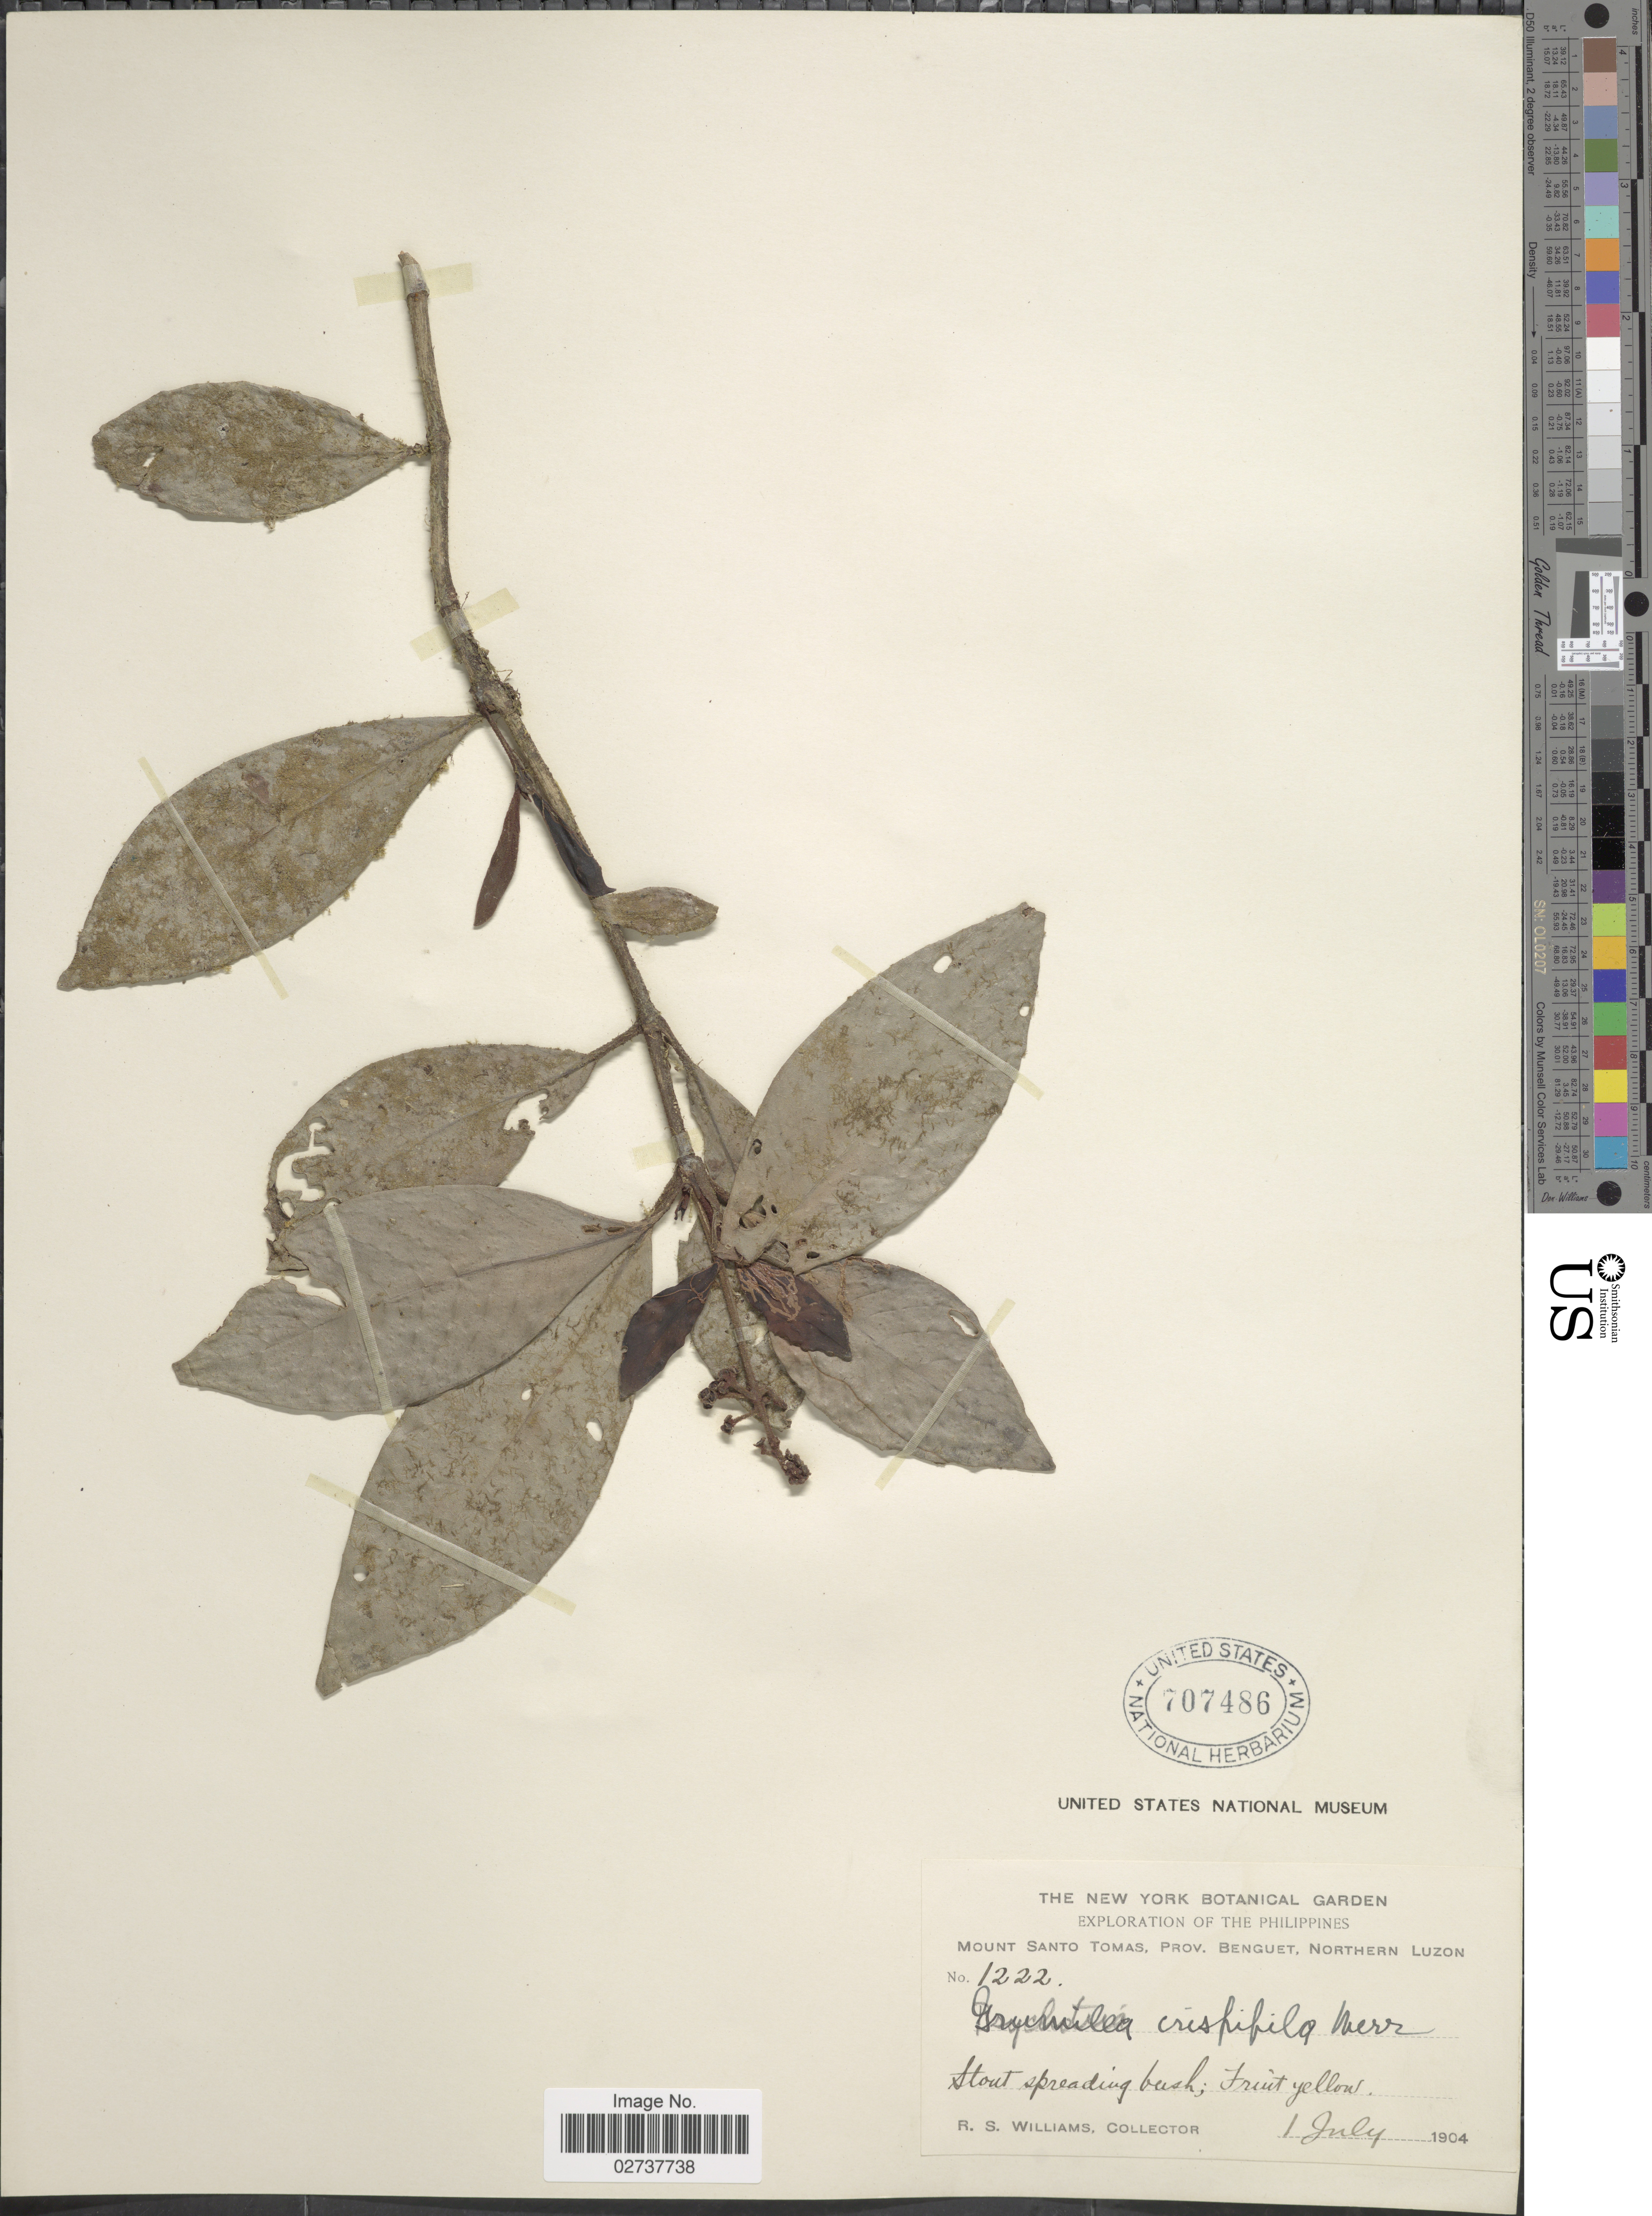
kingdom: Plantae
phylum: Tracheophyta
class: Magnoliopsida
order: Gentianales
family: Rubiaceae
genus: Psychotria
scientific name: Psychotria crispipila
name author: Merr.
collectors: R. S. Williams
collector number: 1222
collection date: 1904-07-01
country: Philippines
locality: Mount Santo Tomas, Prov. Benguet, Northern Luzon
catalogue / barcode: US 707486